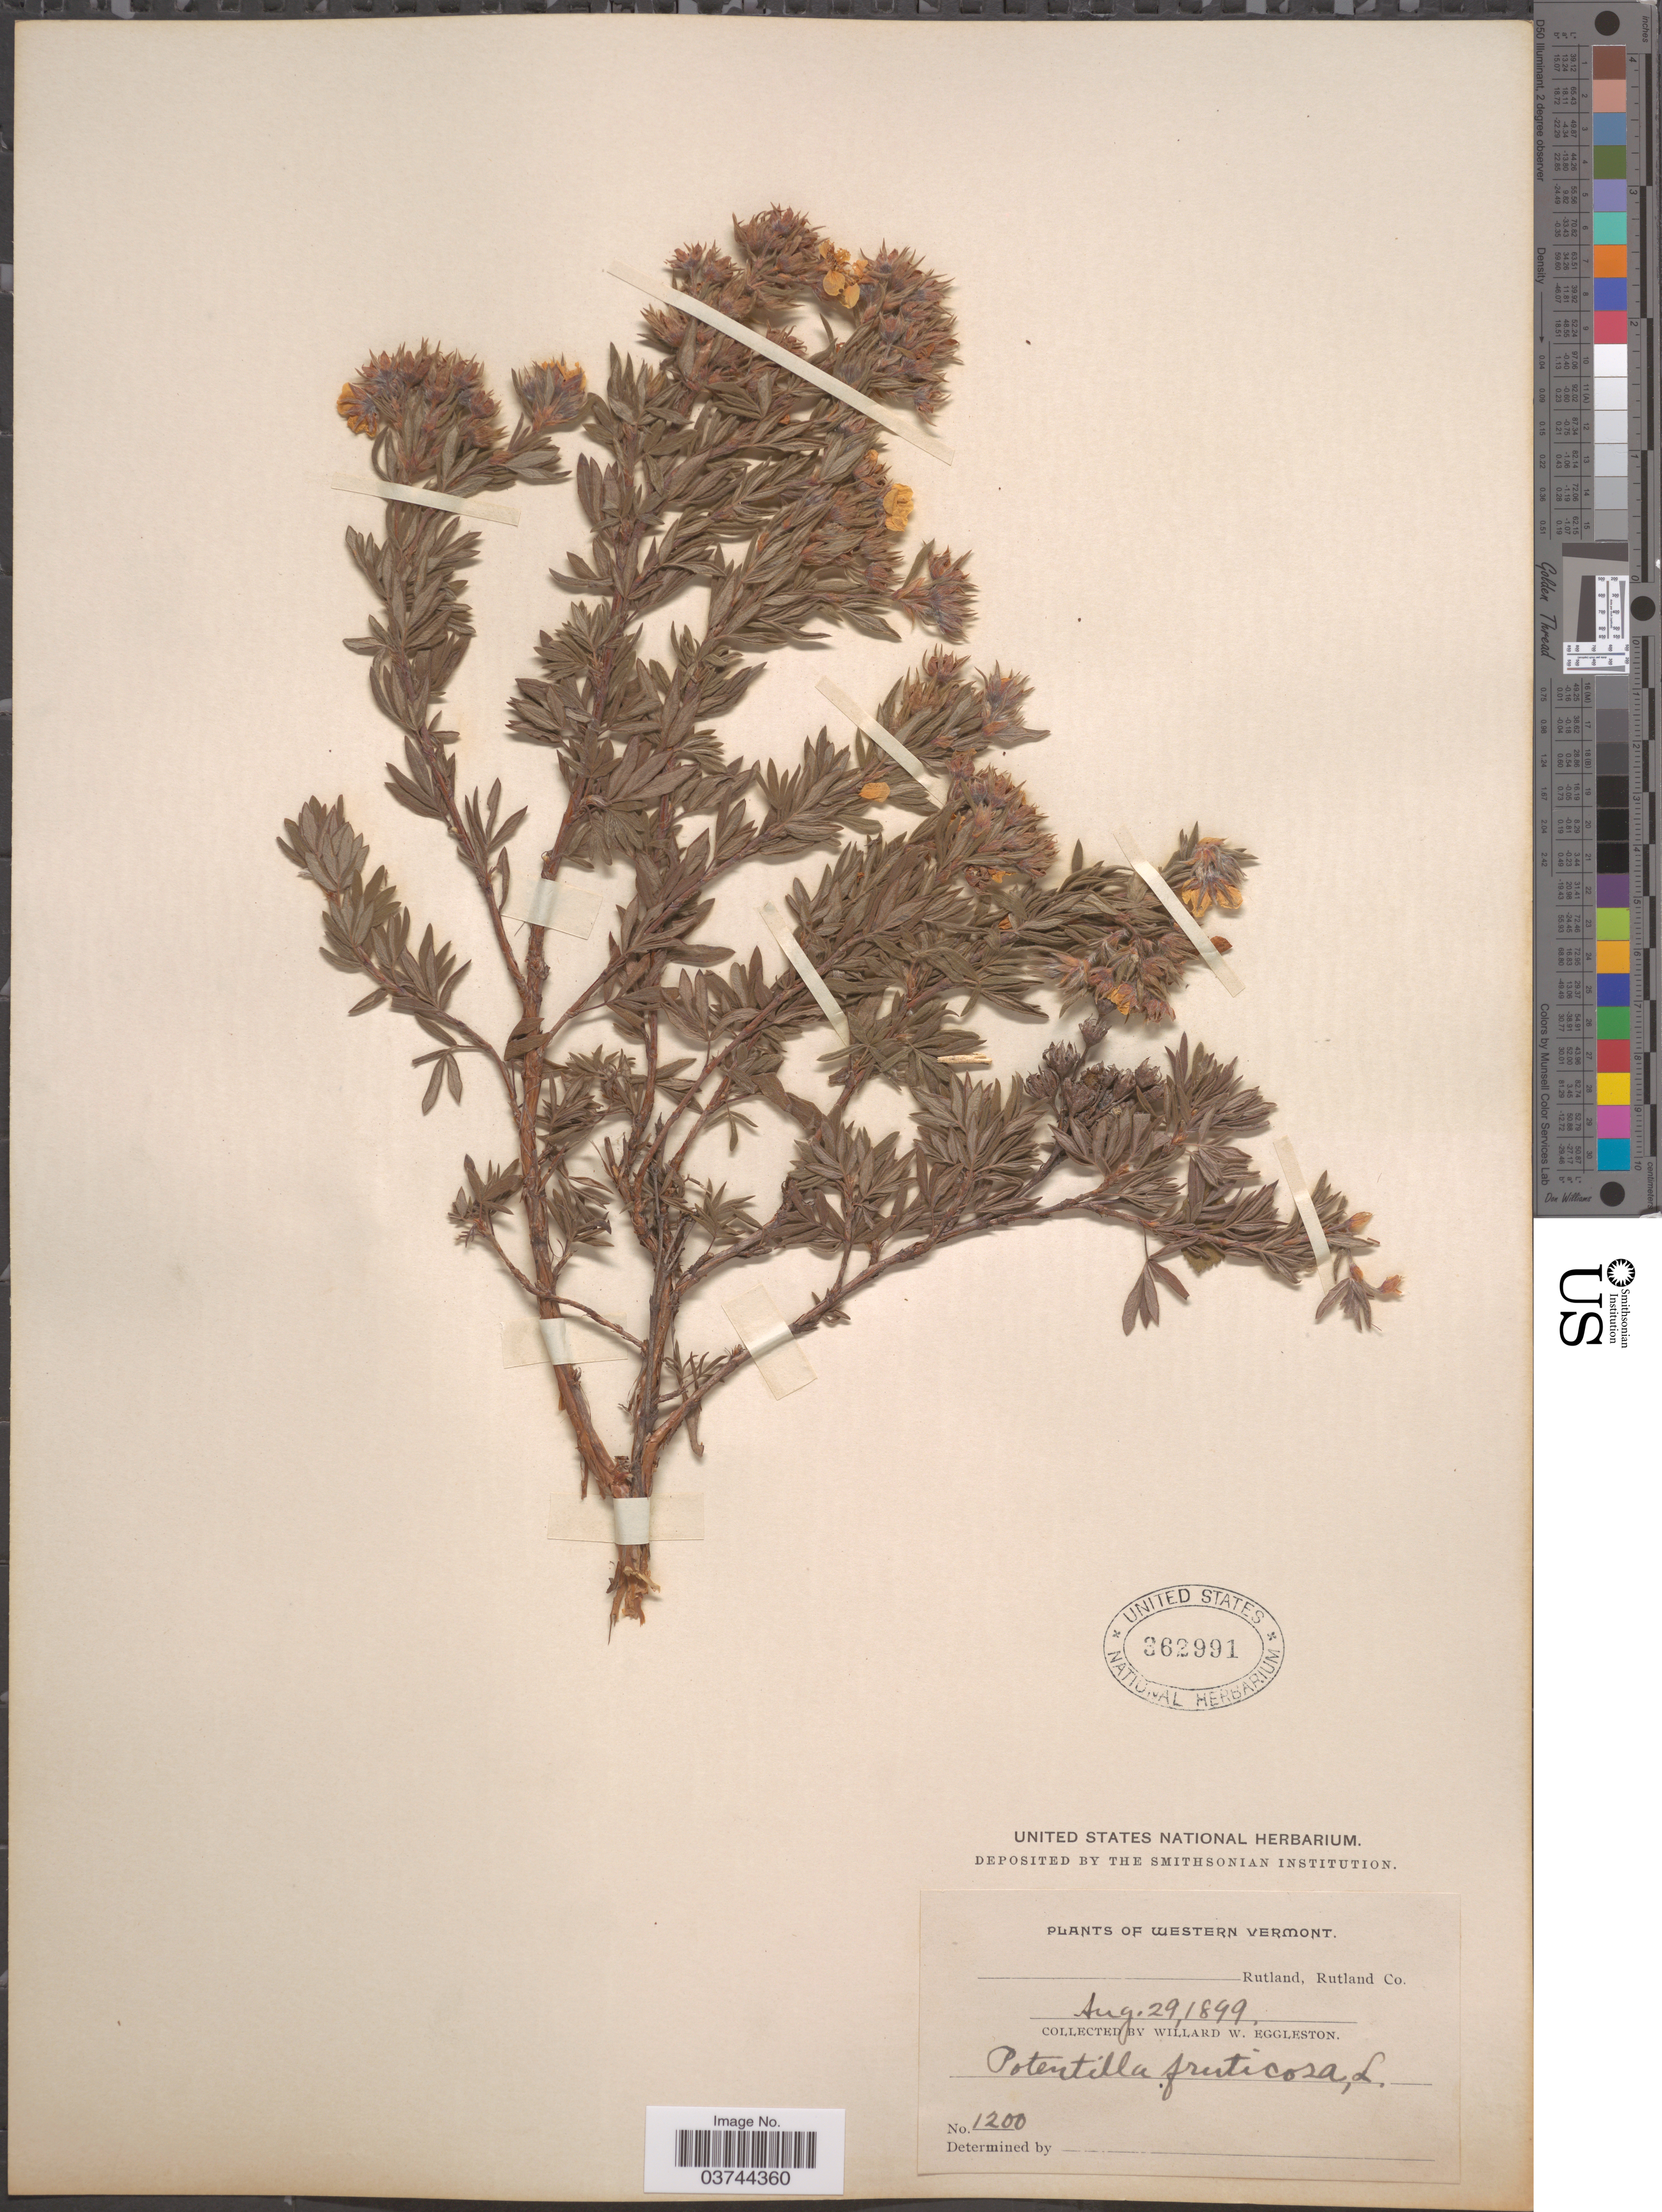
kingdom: Plantae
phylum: Tracheophyta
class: Magnoliopsida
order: Rosales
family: Rosaceae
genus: Dasiphora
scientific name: Dasiphora fruticosa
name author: (L.) Rydb.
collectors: W. W. Eggleston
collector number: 1200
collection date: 1899-08-29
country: United States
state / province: Vermont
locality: Western Vermont. Rutland, Rutland Co.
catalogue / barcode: US 362991